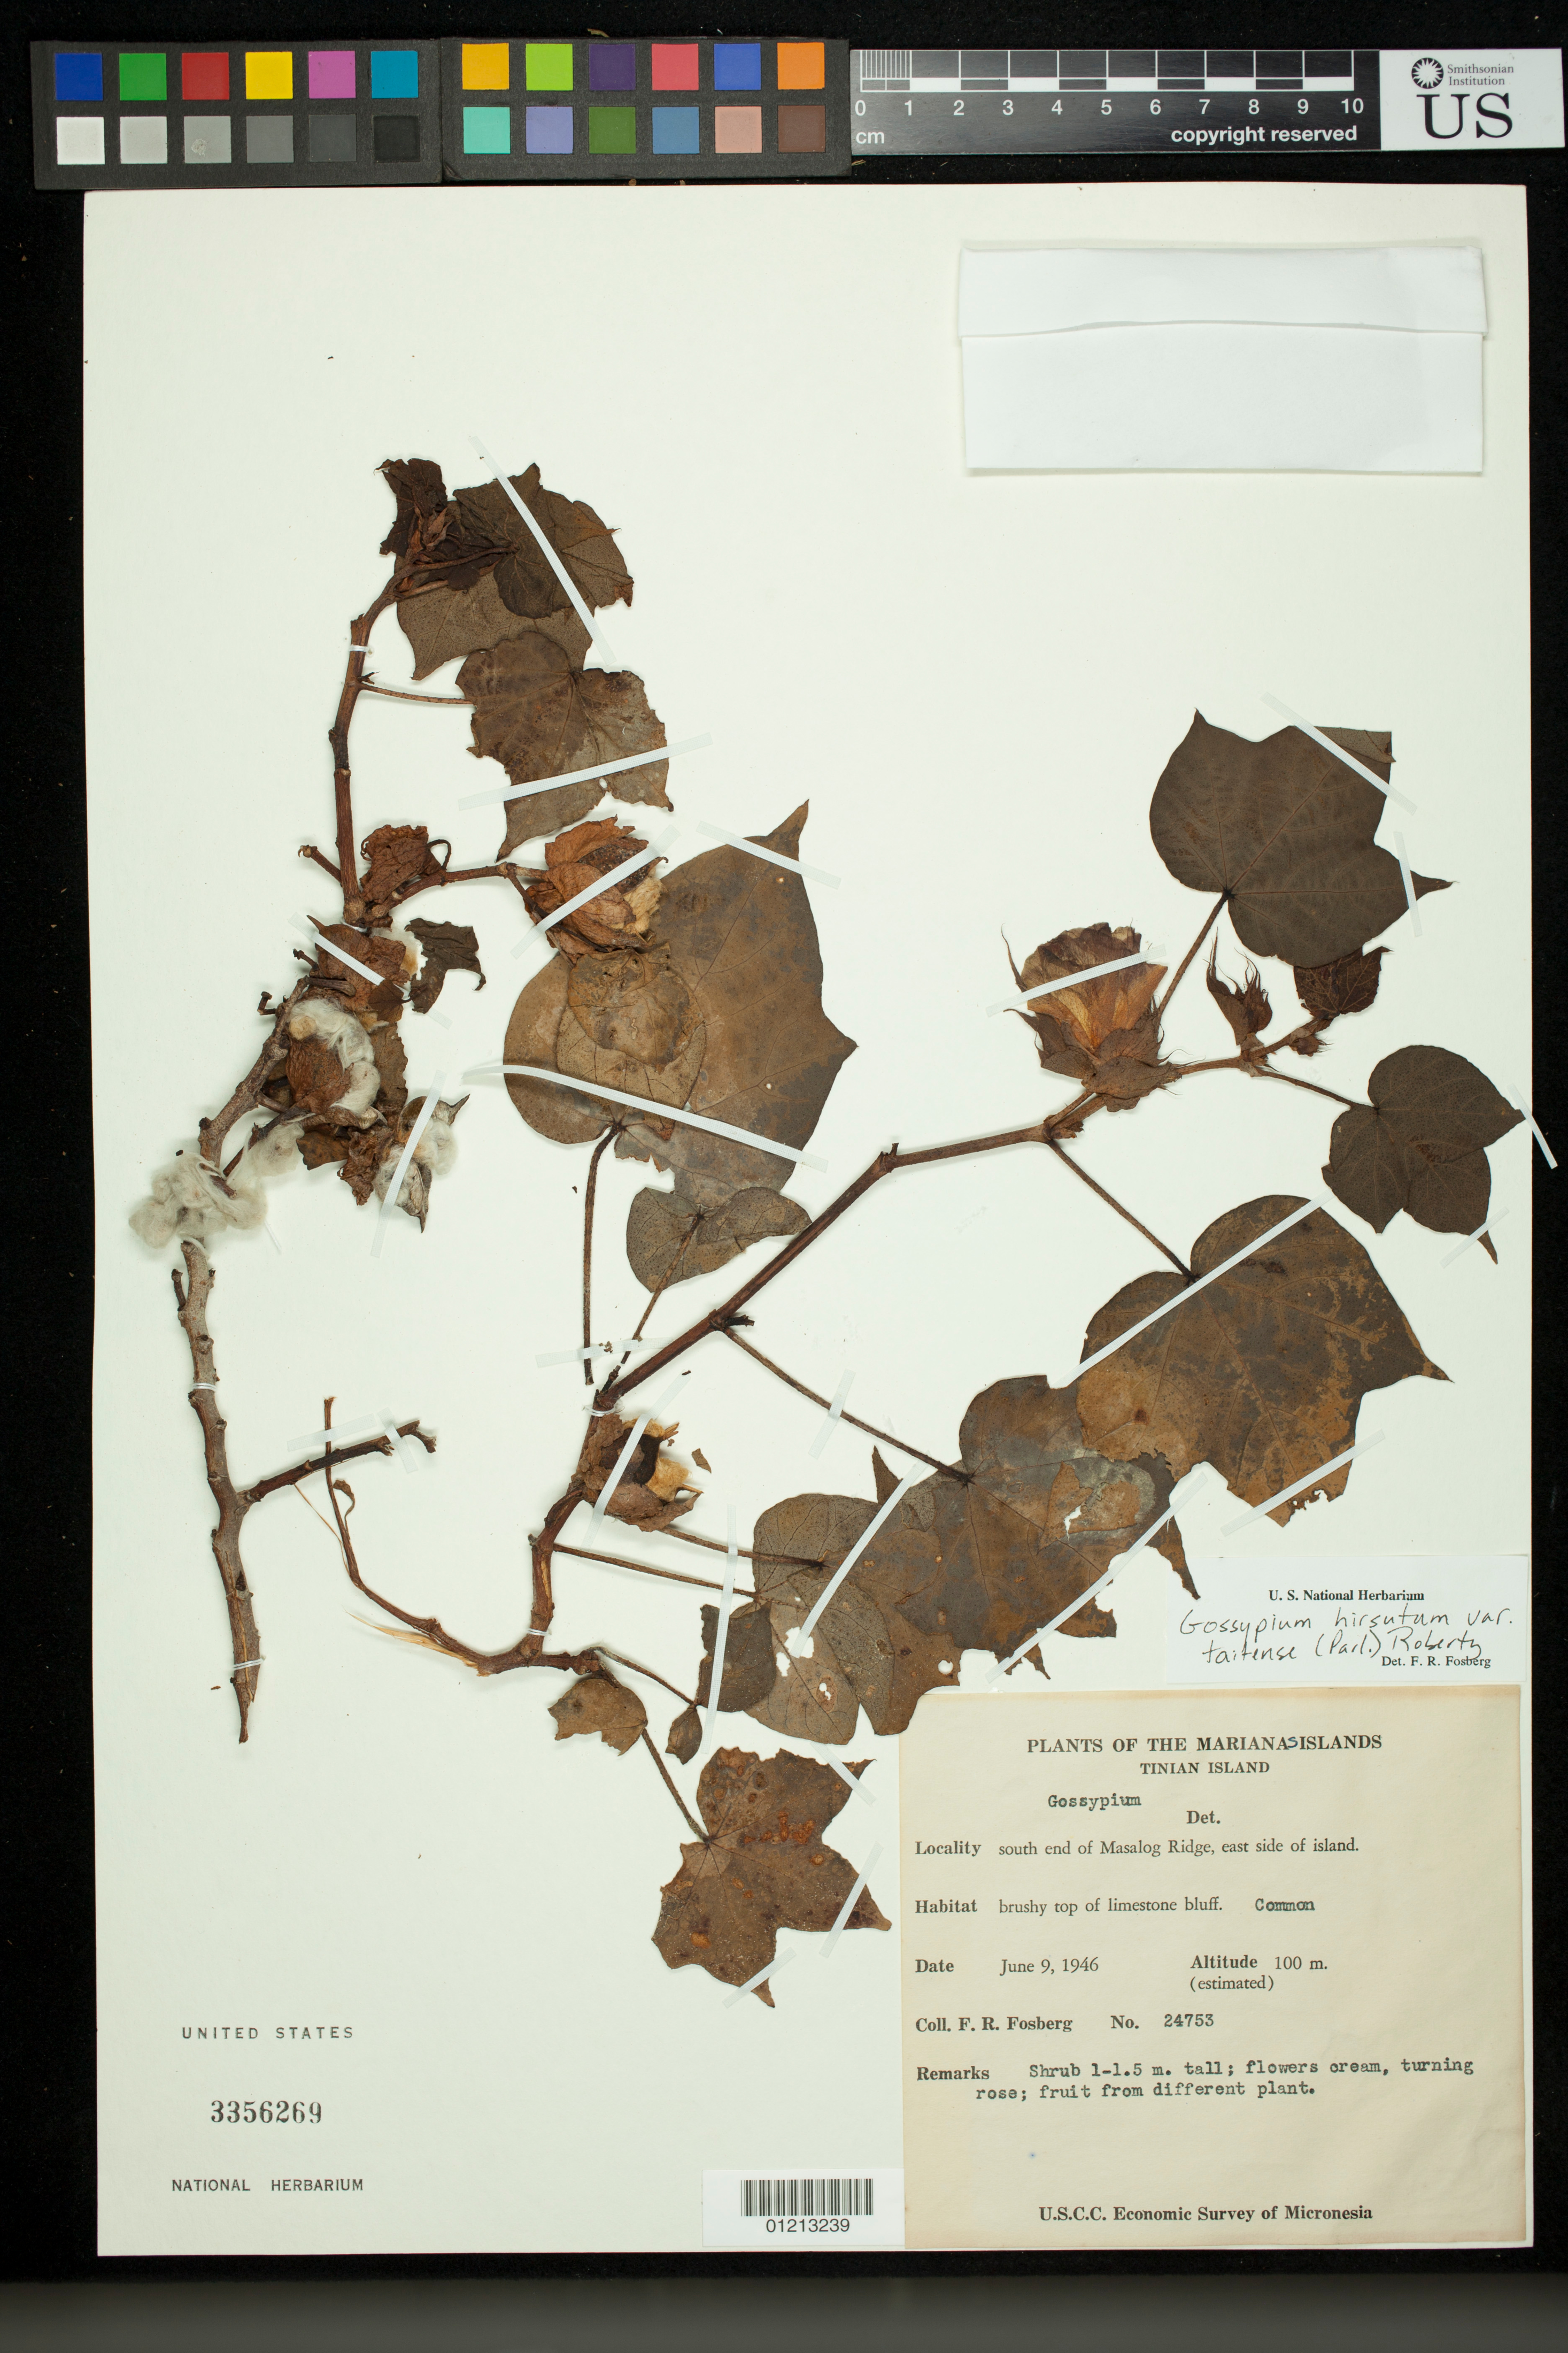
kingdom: Plantae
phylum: Tracheophyta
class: Magnoliopsida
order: Malvales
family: Malvaceae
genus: Gossypium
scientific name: Gossypium hirsutum var. taitense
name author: (Parl.) Roberty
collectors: F. R. Fosberg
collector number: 24753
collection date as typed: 06 Sep 1946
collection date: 1946-09-06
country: Northern Mariana Islands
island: Tinian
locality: Tinian Island: south end of Masalog Ridge, east side of island.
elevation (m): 100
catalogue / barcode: US 3356269